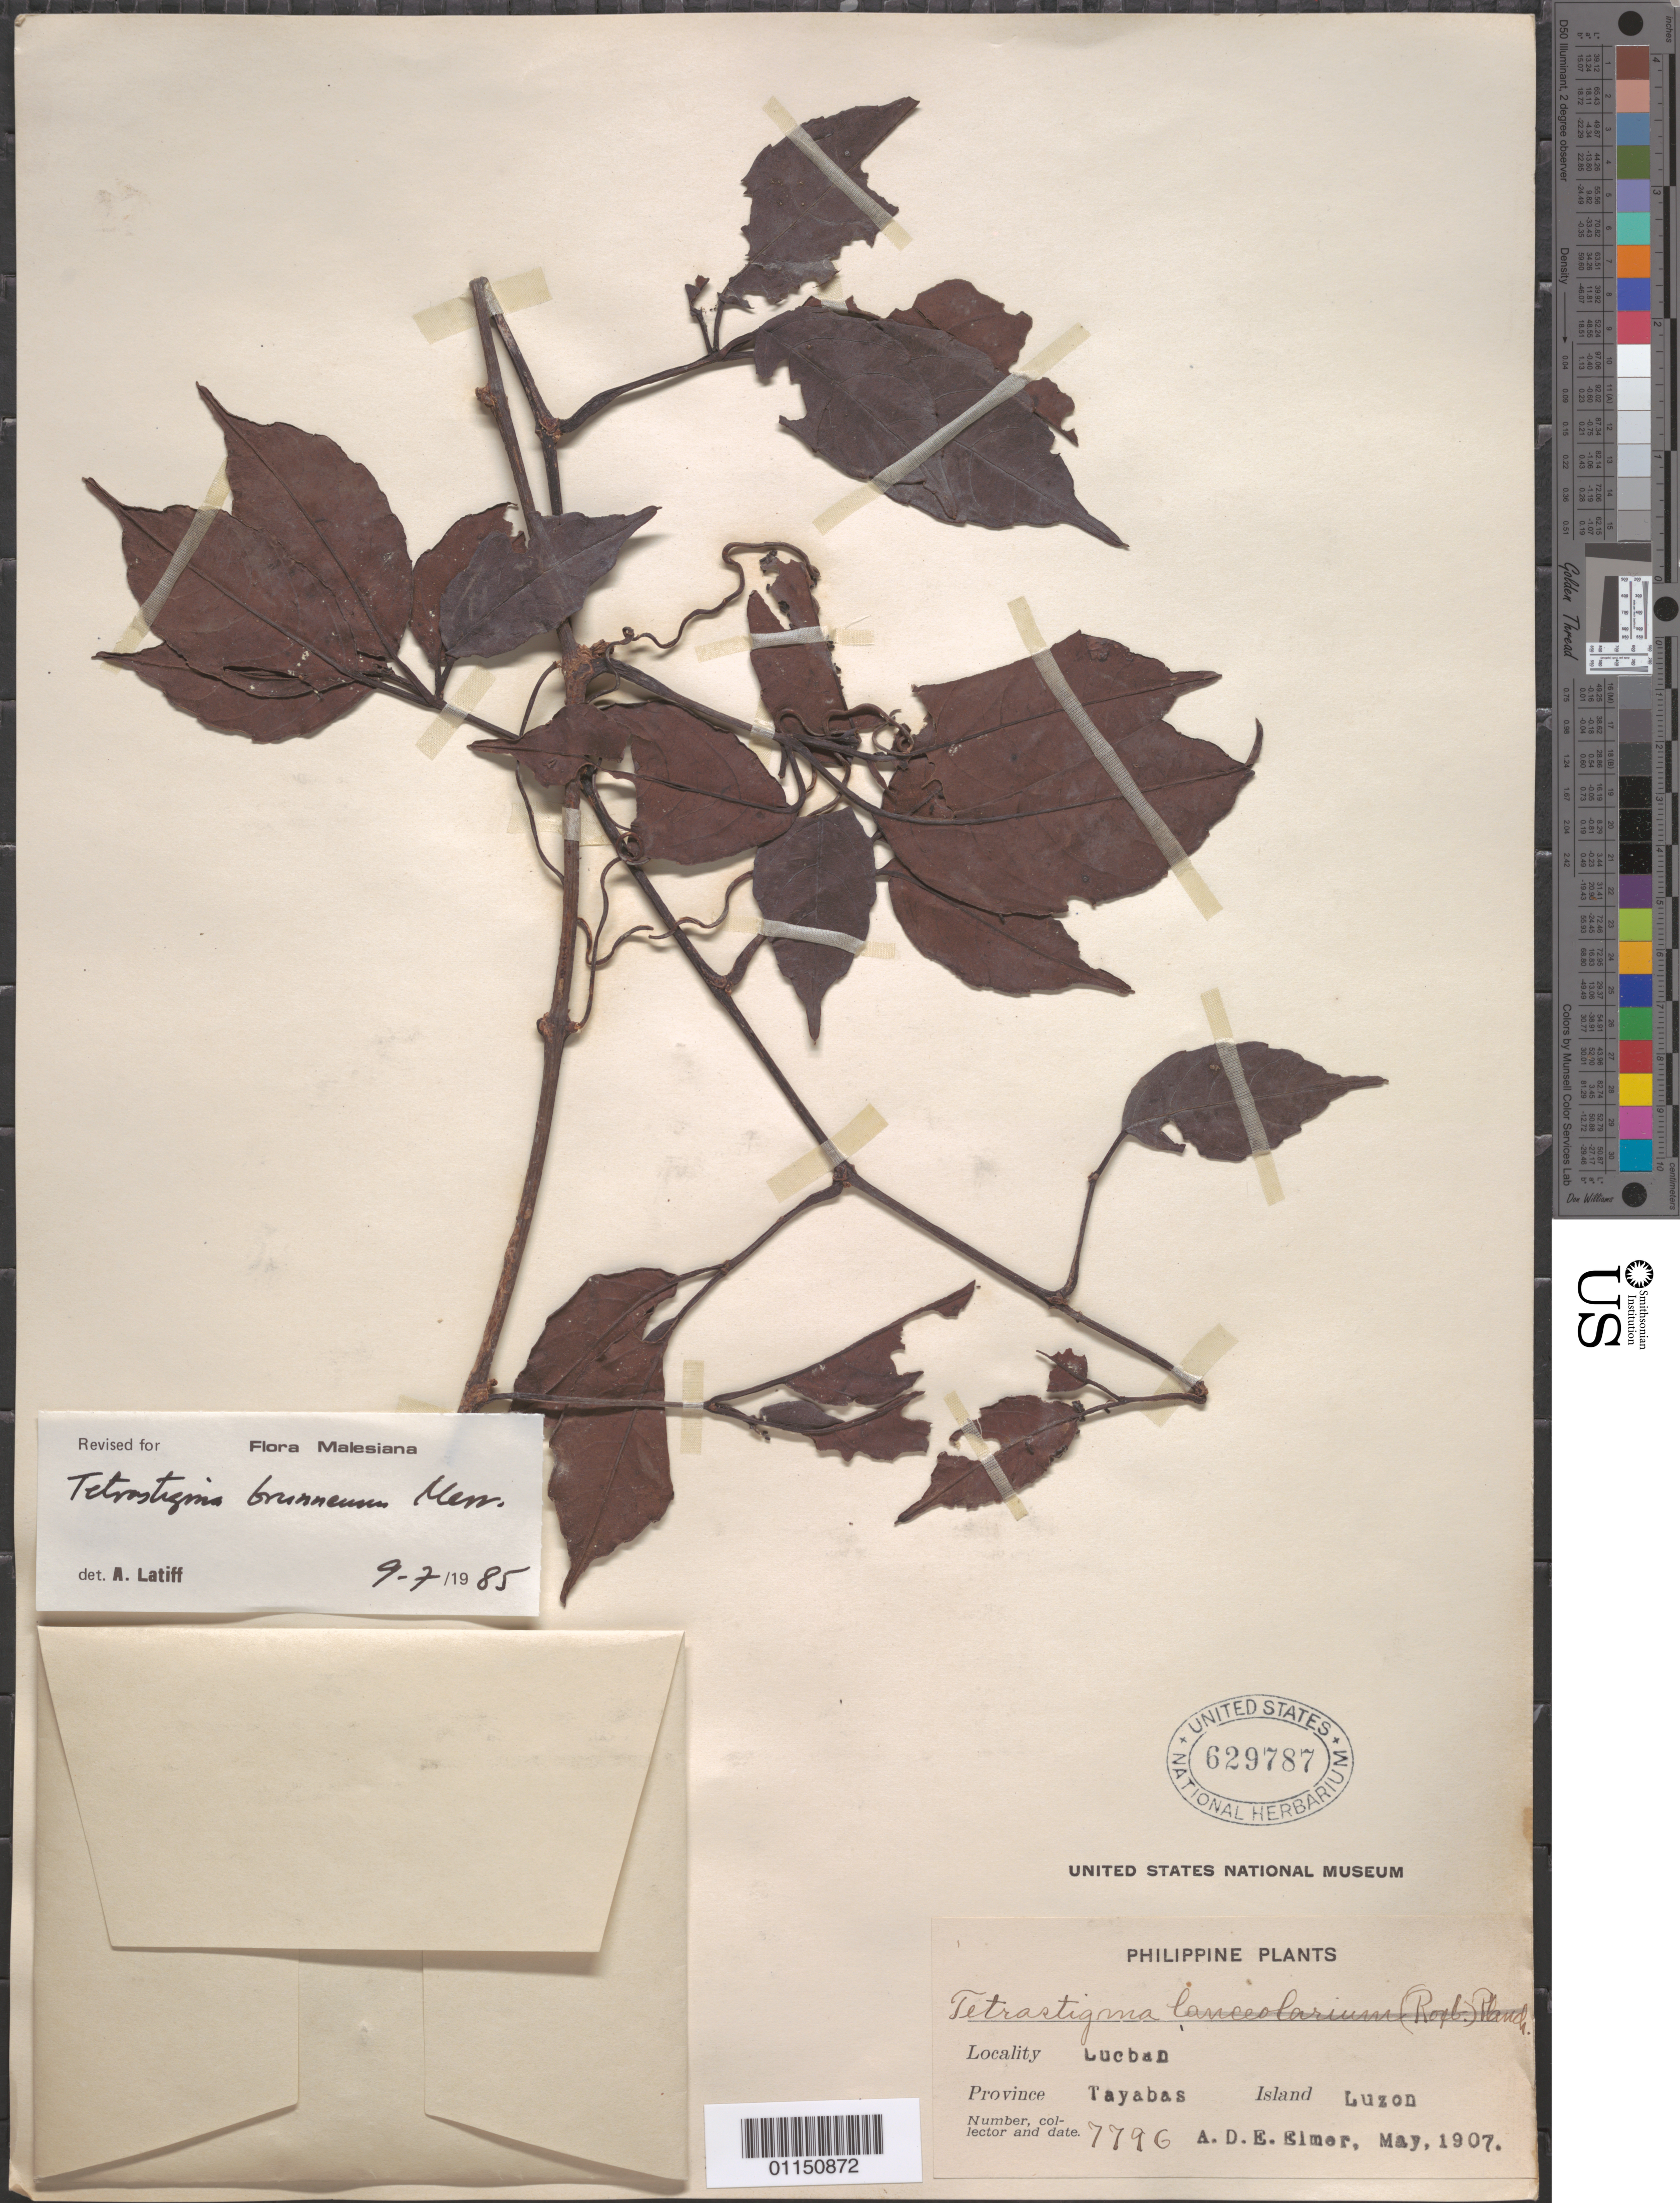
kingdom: Plantae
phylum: Tracheophyta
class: Magnoliopsida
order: Vitales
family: Vitaceae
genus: Tetrastigma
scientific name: Tetrastigma brunneum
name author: Merr.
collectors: A. D. E. Elmer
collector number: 7796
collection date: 1907-05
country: Philippines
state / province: Calabarzon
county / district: Quezon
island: Luzon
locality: Lucban. Luzon. Tayabas.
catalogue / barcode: US 629787